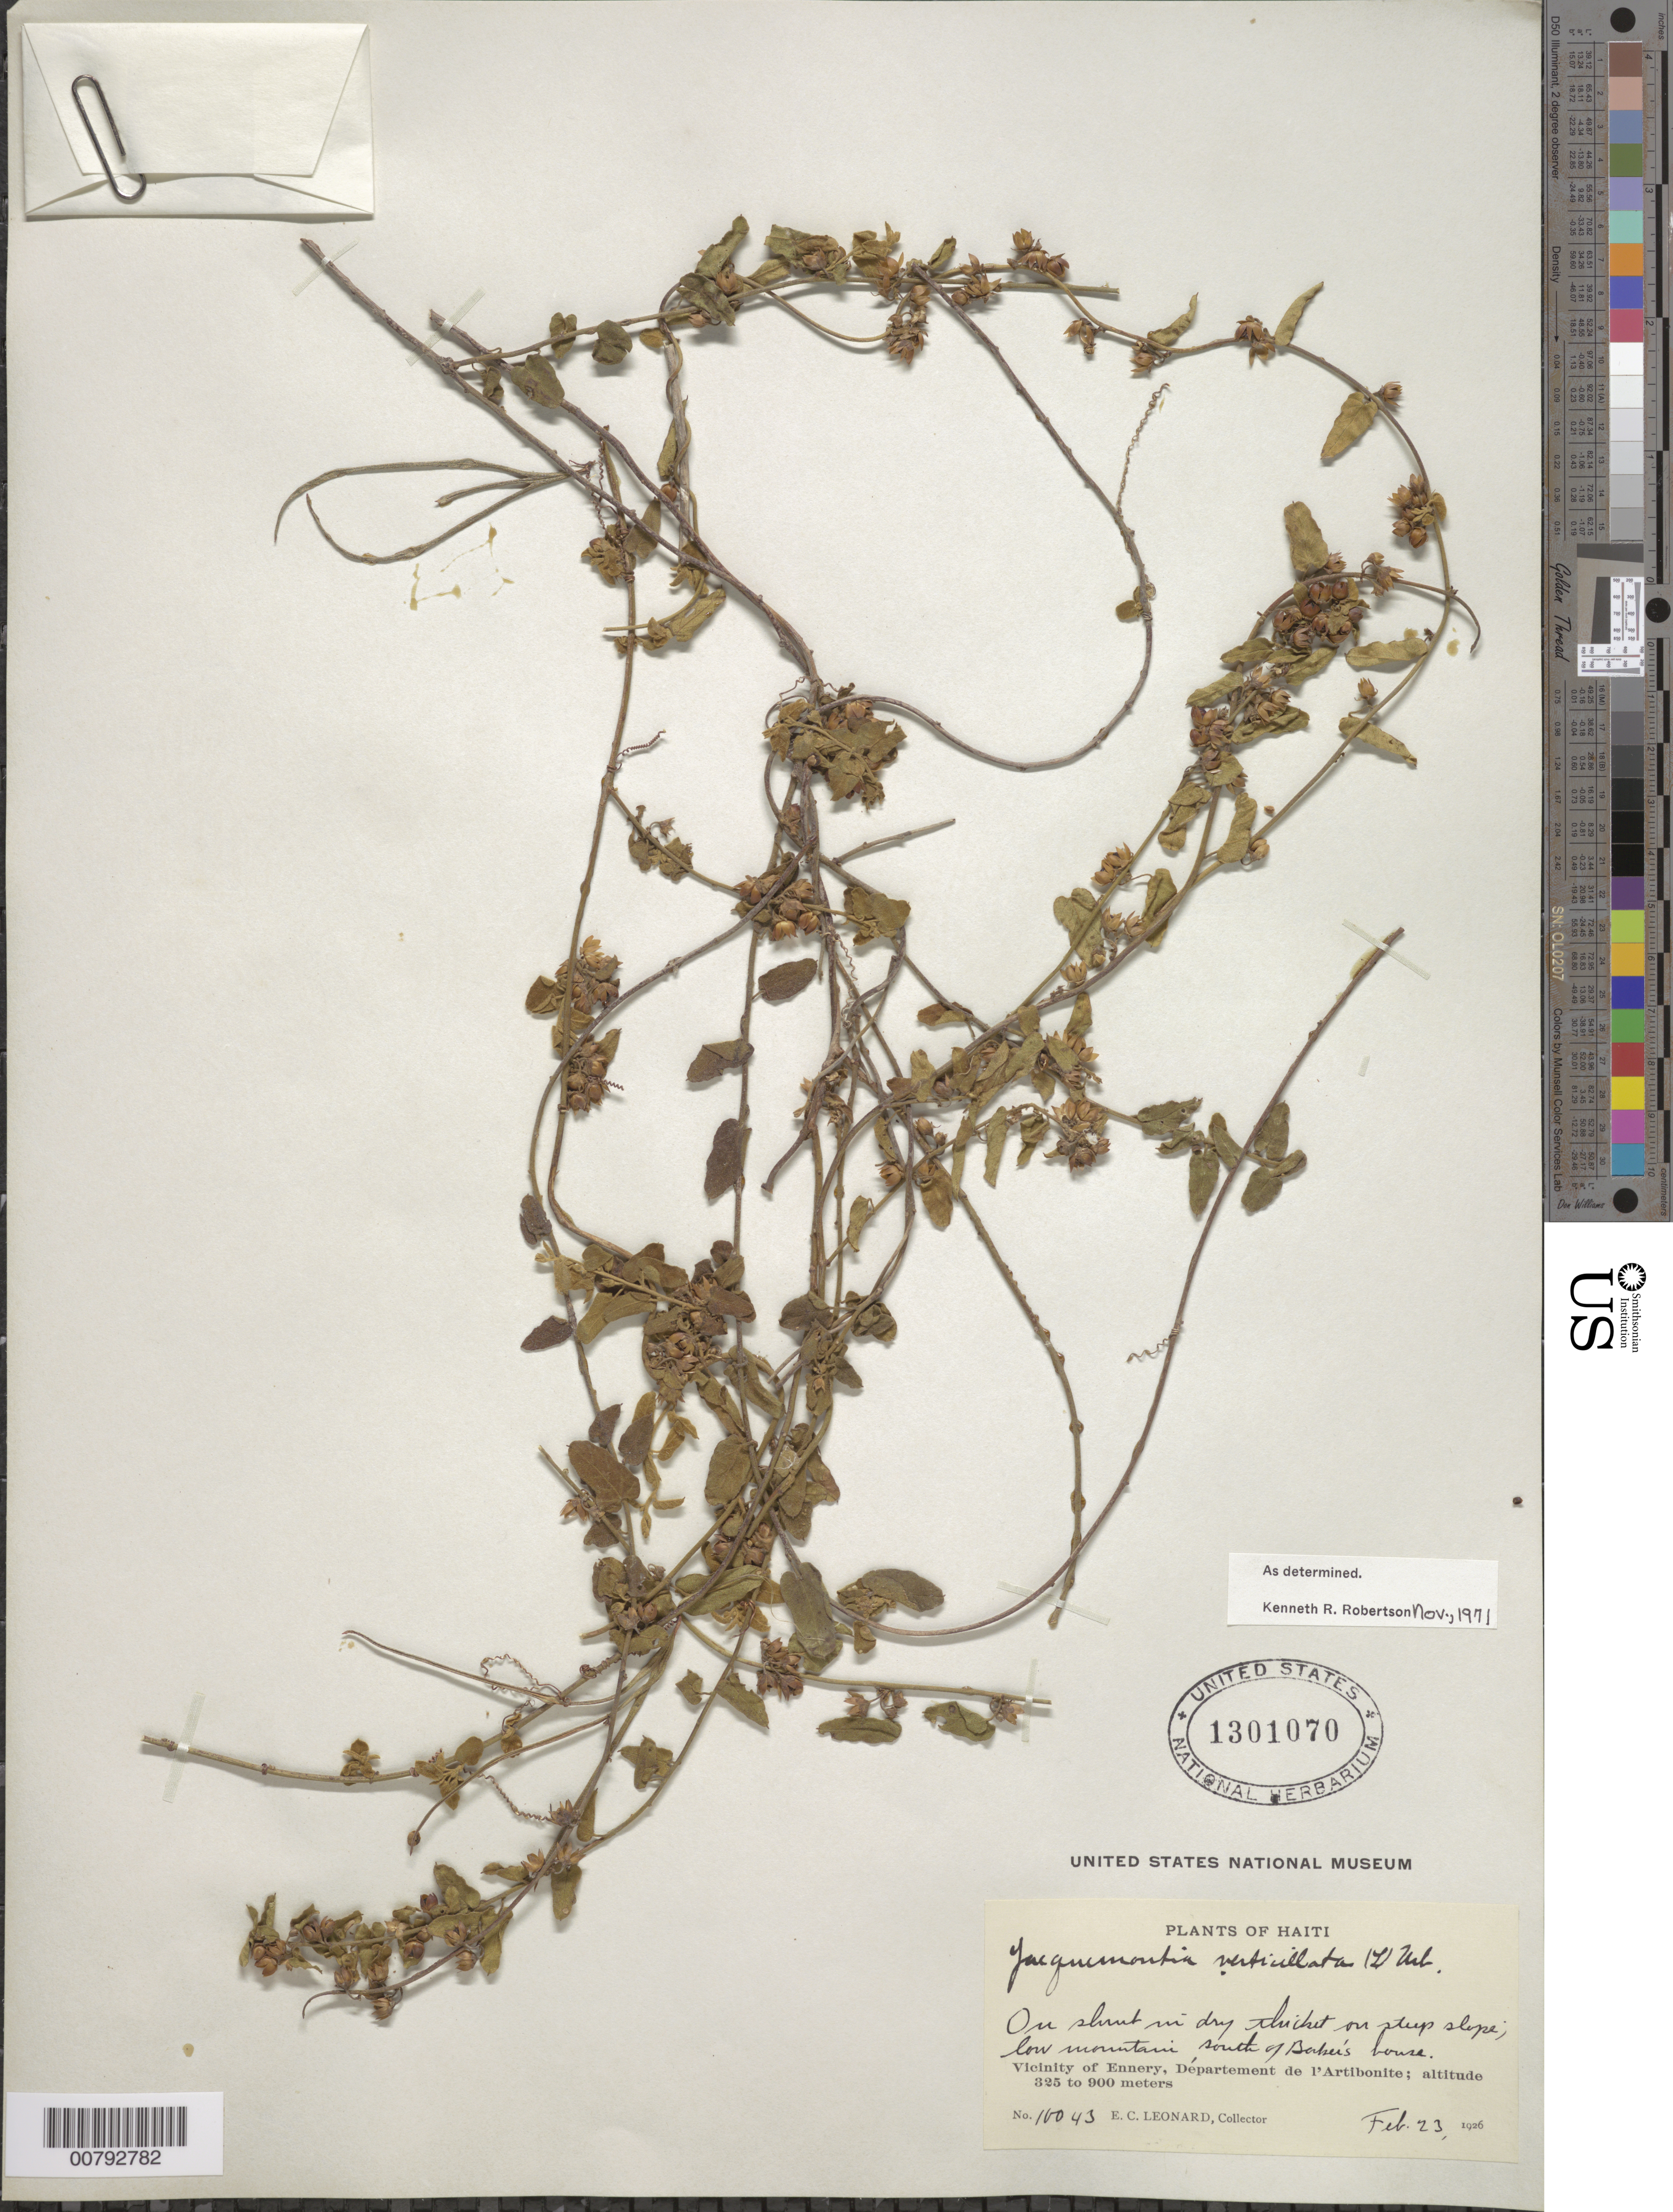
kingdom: Plantae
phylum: Tracheophyta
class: Magnoliopsida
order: Solanales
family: Convolvulaceae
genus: Jacquemontia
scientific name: Jacquemontia verticillata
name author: (L.) Urb.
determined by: Robertson, K. R.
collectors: E. C. Leonard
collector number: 10043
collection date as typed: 23 Feb 1926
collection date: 1926-02-23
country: Haiti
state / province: Artibonite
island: Hispaniola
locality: Vicinity of Ennery, low mountain south of Baher's house.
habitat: In dry thicket on steep slope.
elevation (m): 325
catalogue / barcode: US 1301070